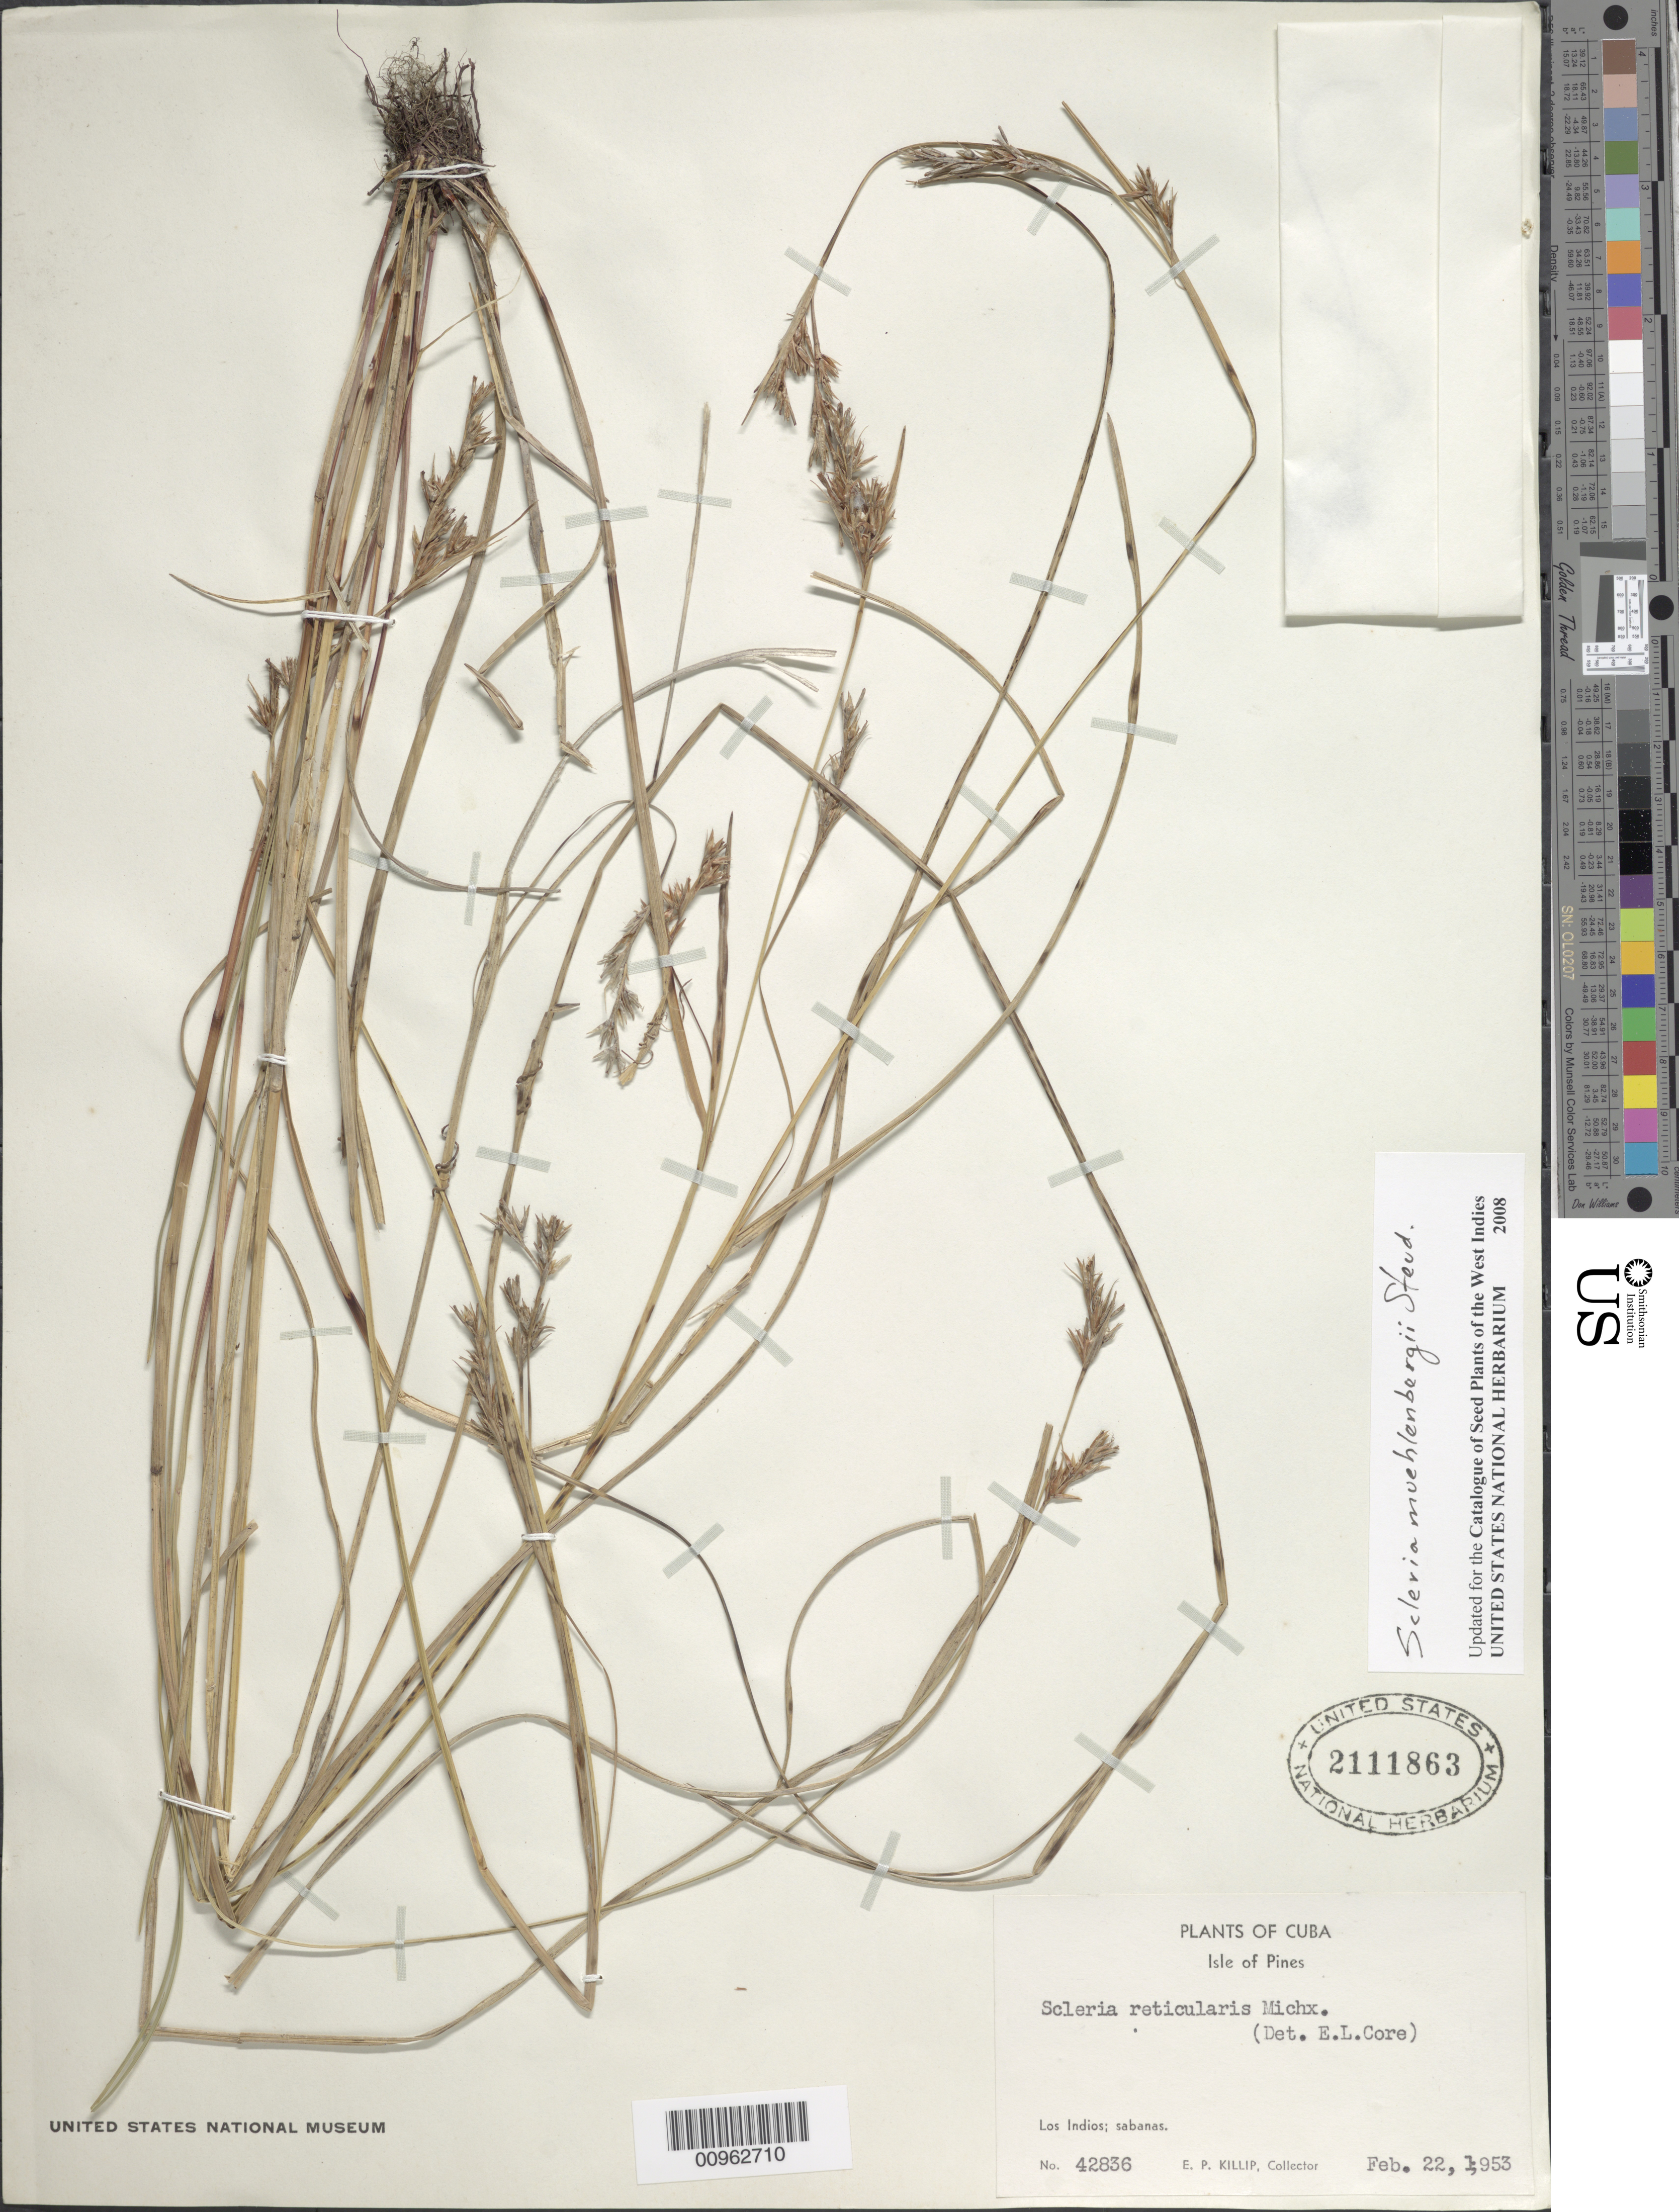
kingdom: Plantae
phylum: Tracheophyta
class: Liliopsida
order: Poales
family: Cyperaceae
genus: Scleria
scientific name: Scleria muehlenbergii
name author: Steud.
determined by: Strong, M. T., (US), Smithsonian Institution - National Museum of Natural History (UNITED STATES)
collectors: E. P. Killip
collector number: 42836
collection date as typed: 22 Feb 1953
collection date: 1953-02-22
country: Cuba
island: Isla de la Juventud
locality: Los Indios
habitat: Sabanas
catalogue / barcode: US 2111863